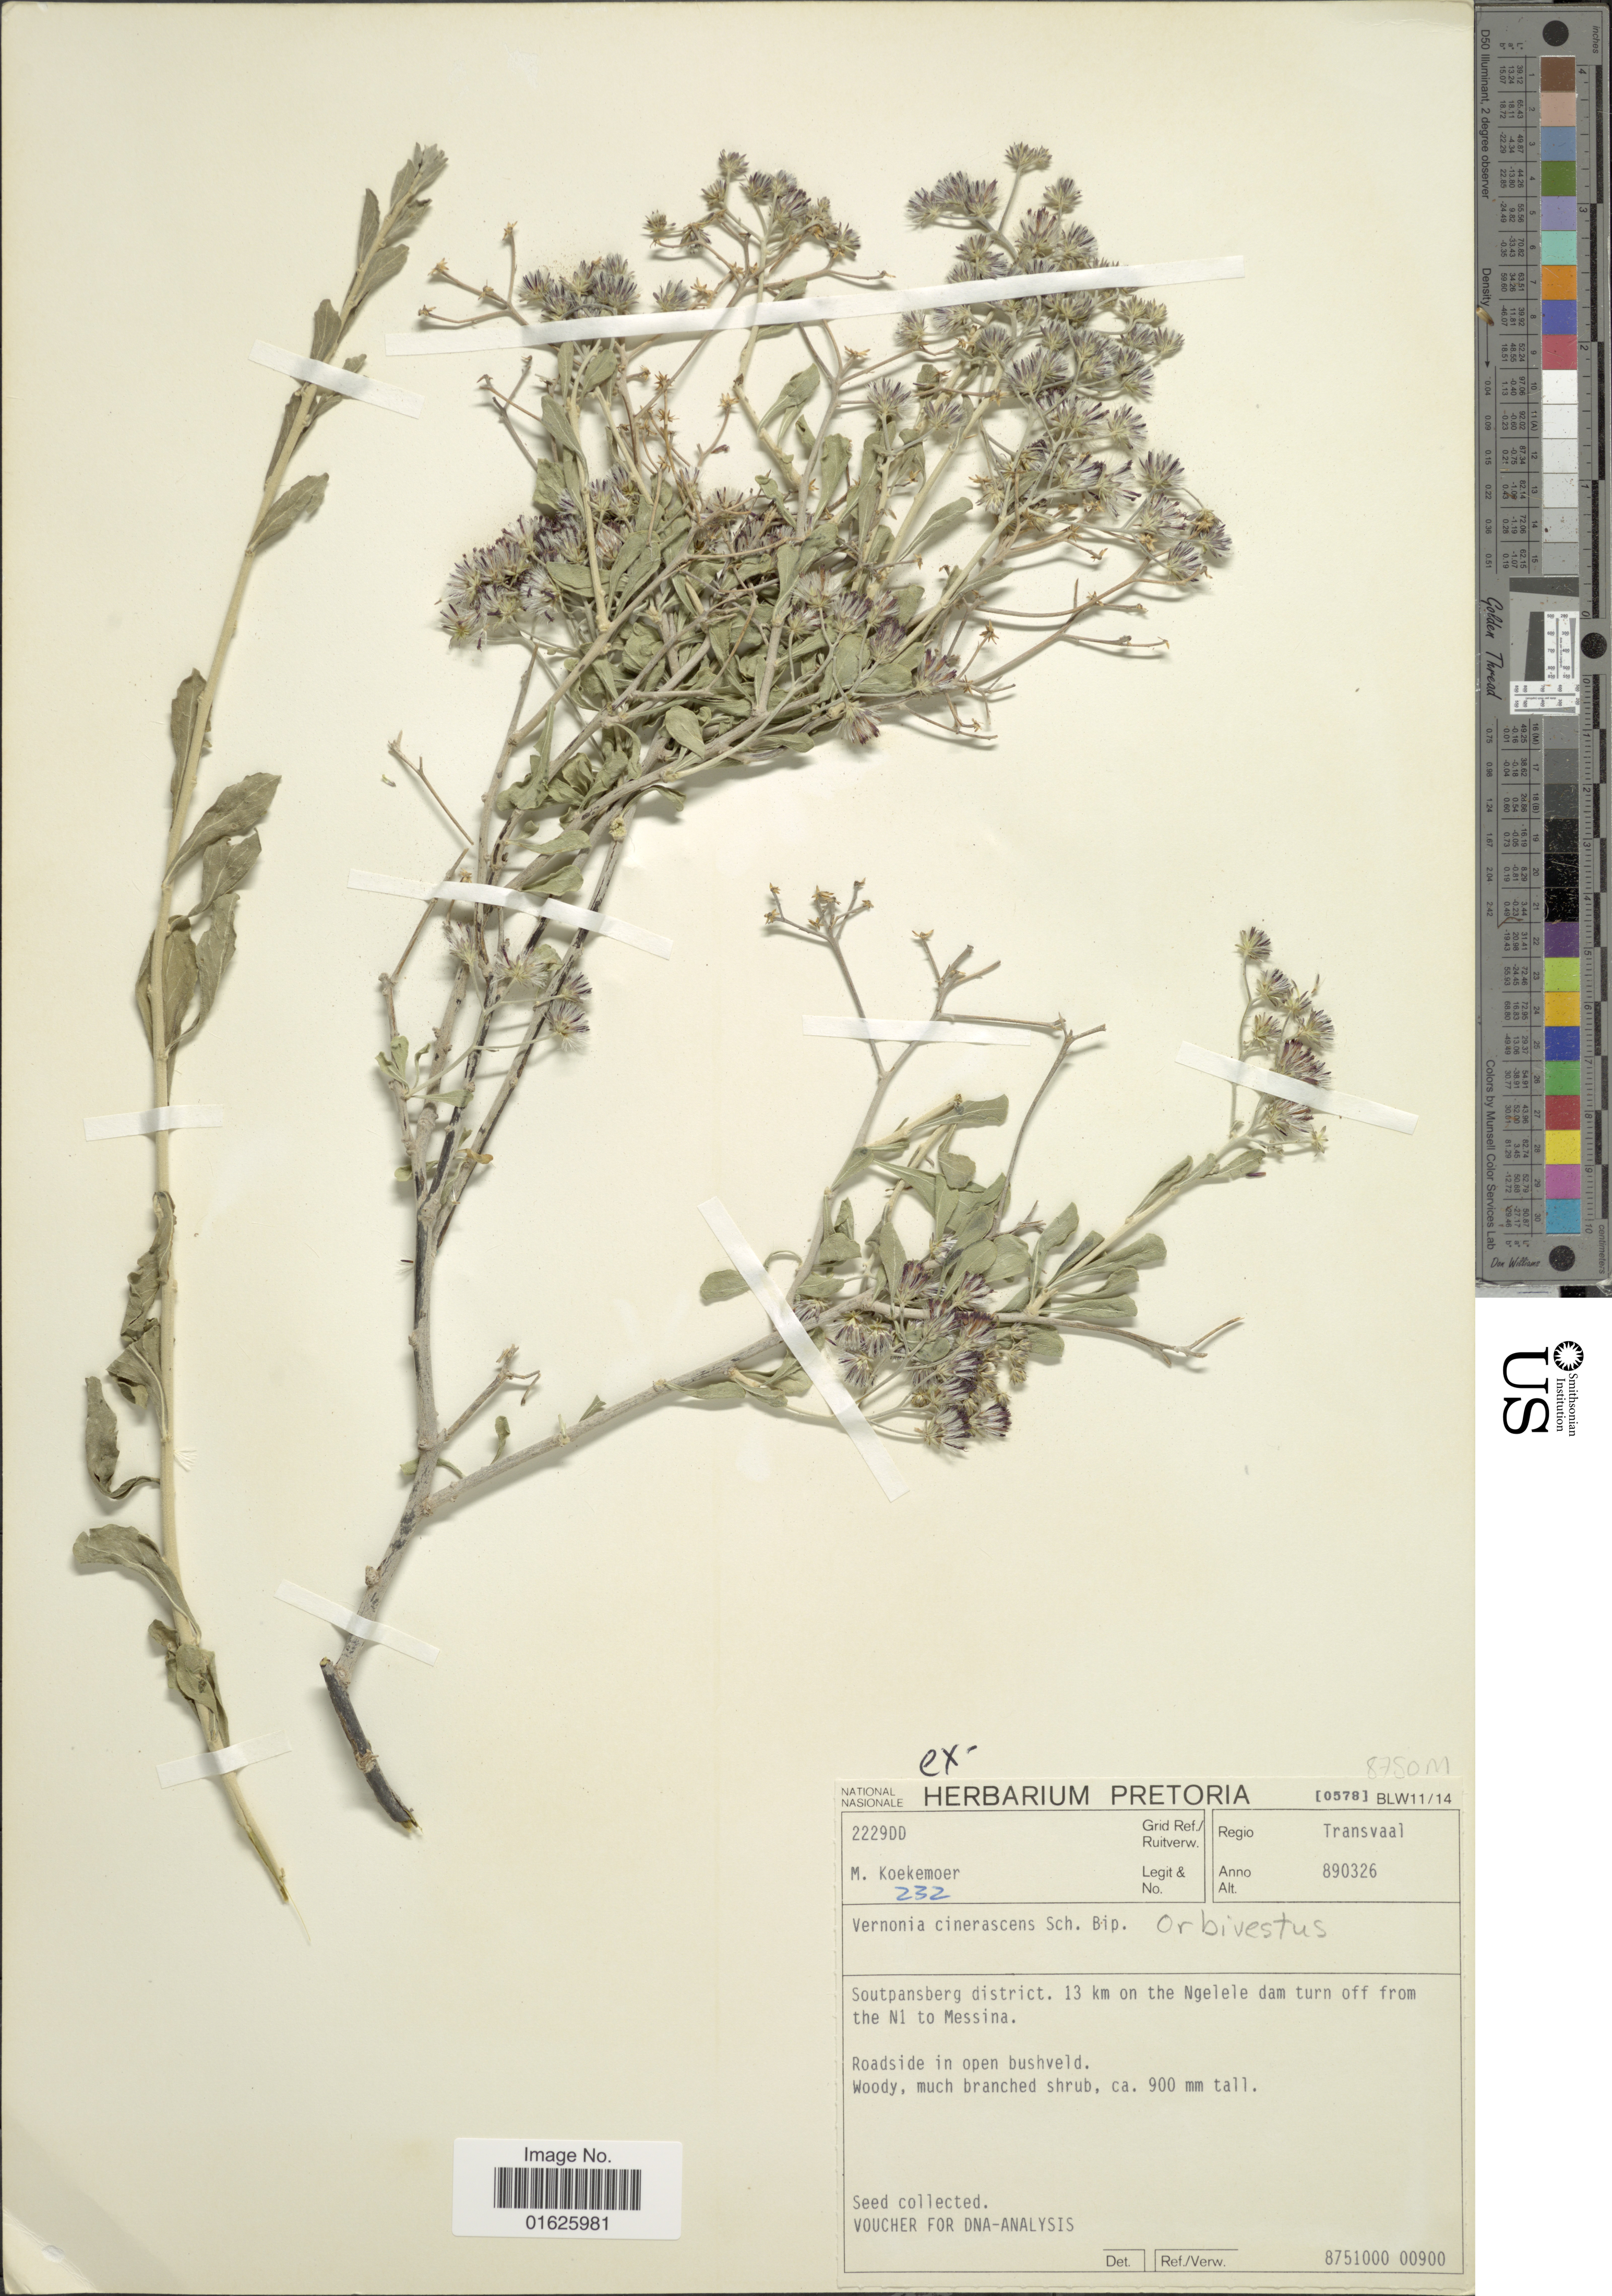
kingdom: Plantae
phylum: Tracheophyta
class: Magnoliopsida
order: Asterales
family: Asteraceae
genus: Orbivestus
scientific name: Orbivestus cinerascens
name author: (Sch. Bip. in Schweinf.) H. Rob.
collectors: M. Koekemoer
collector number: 232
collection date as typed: Transcribed d/m/y: 26/3/89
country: South Africa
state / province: Limpopo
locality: Regio Transvaal, Soutpansberg district. 13 km on the Ngelele dam turn off from the N1 to Messina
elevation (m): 900